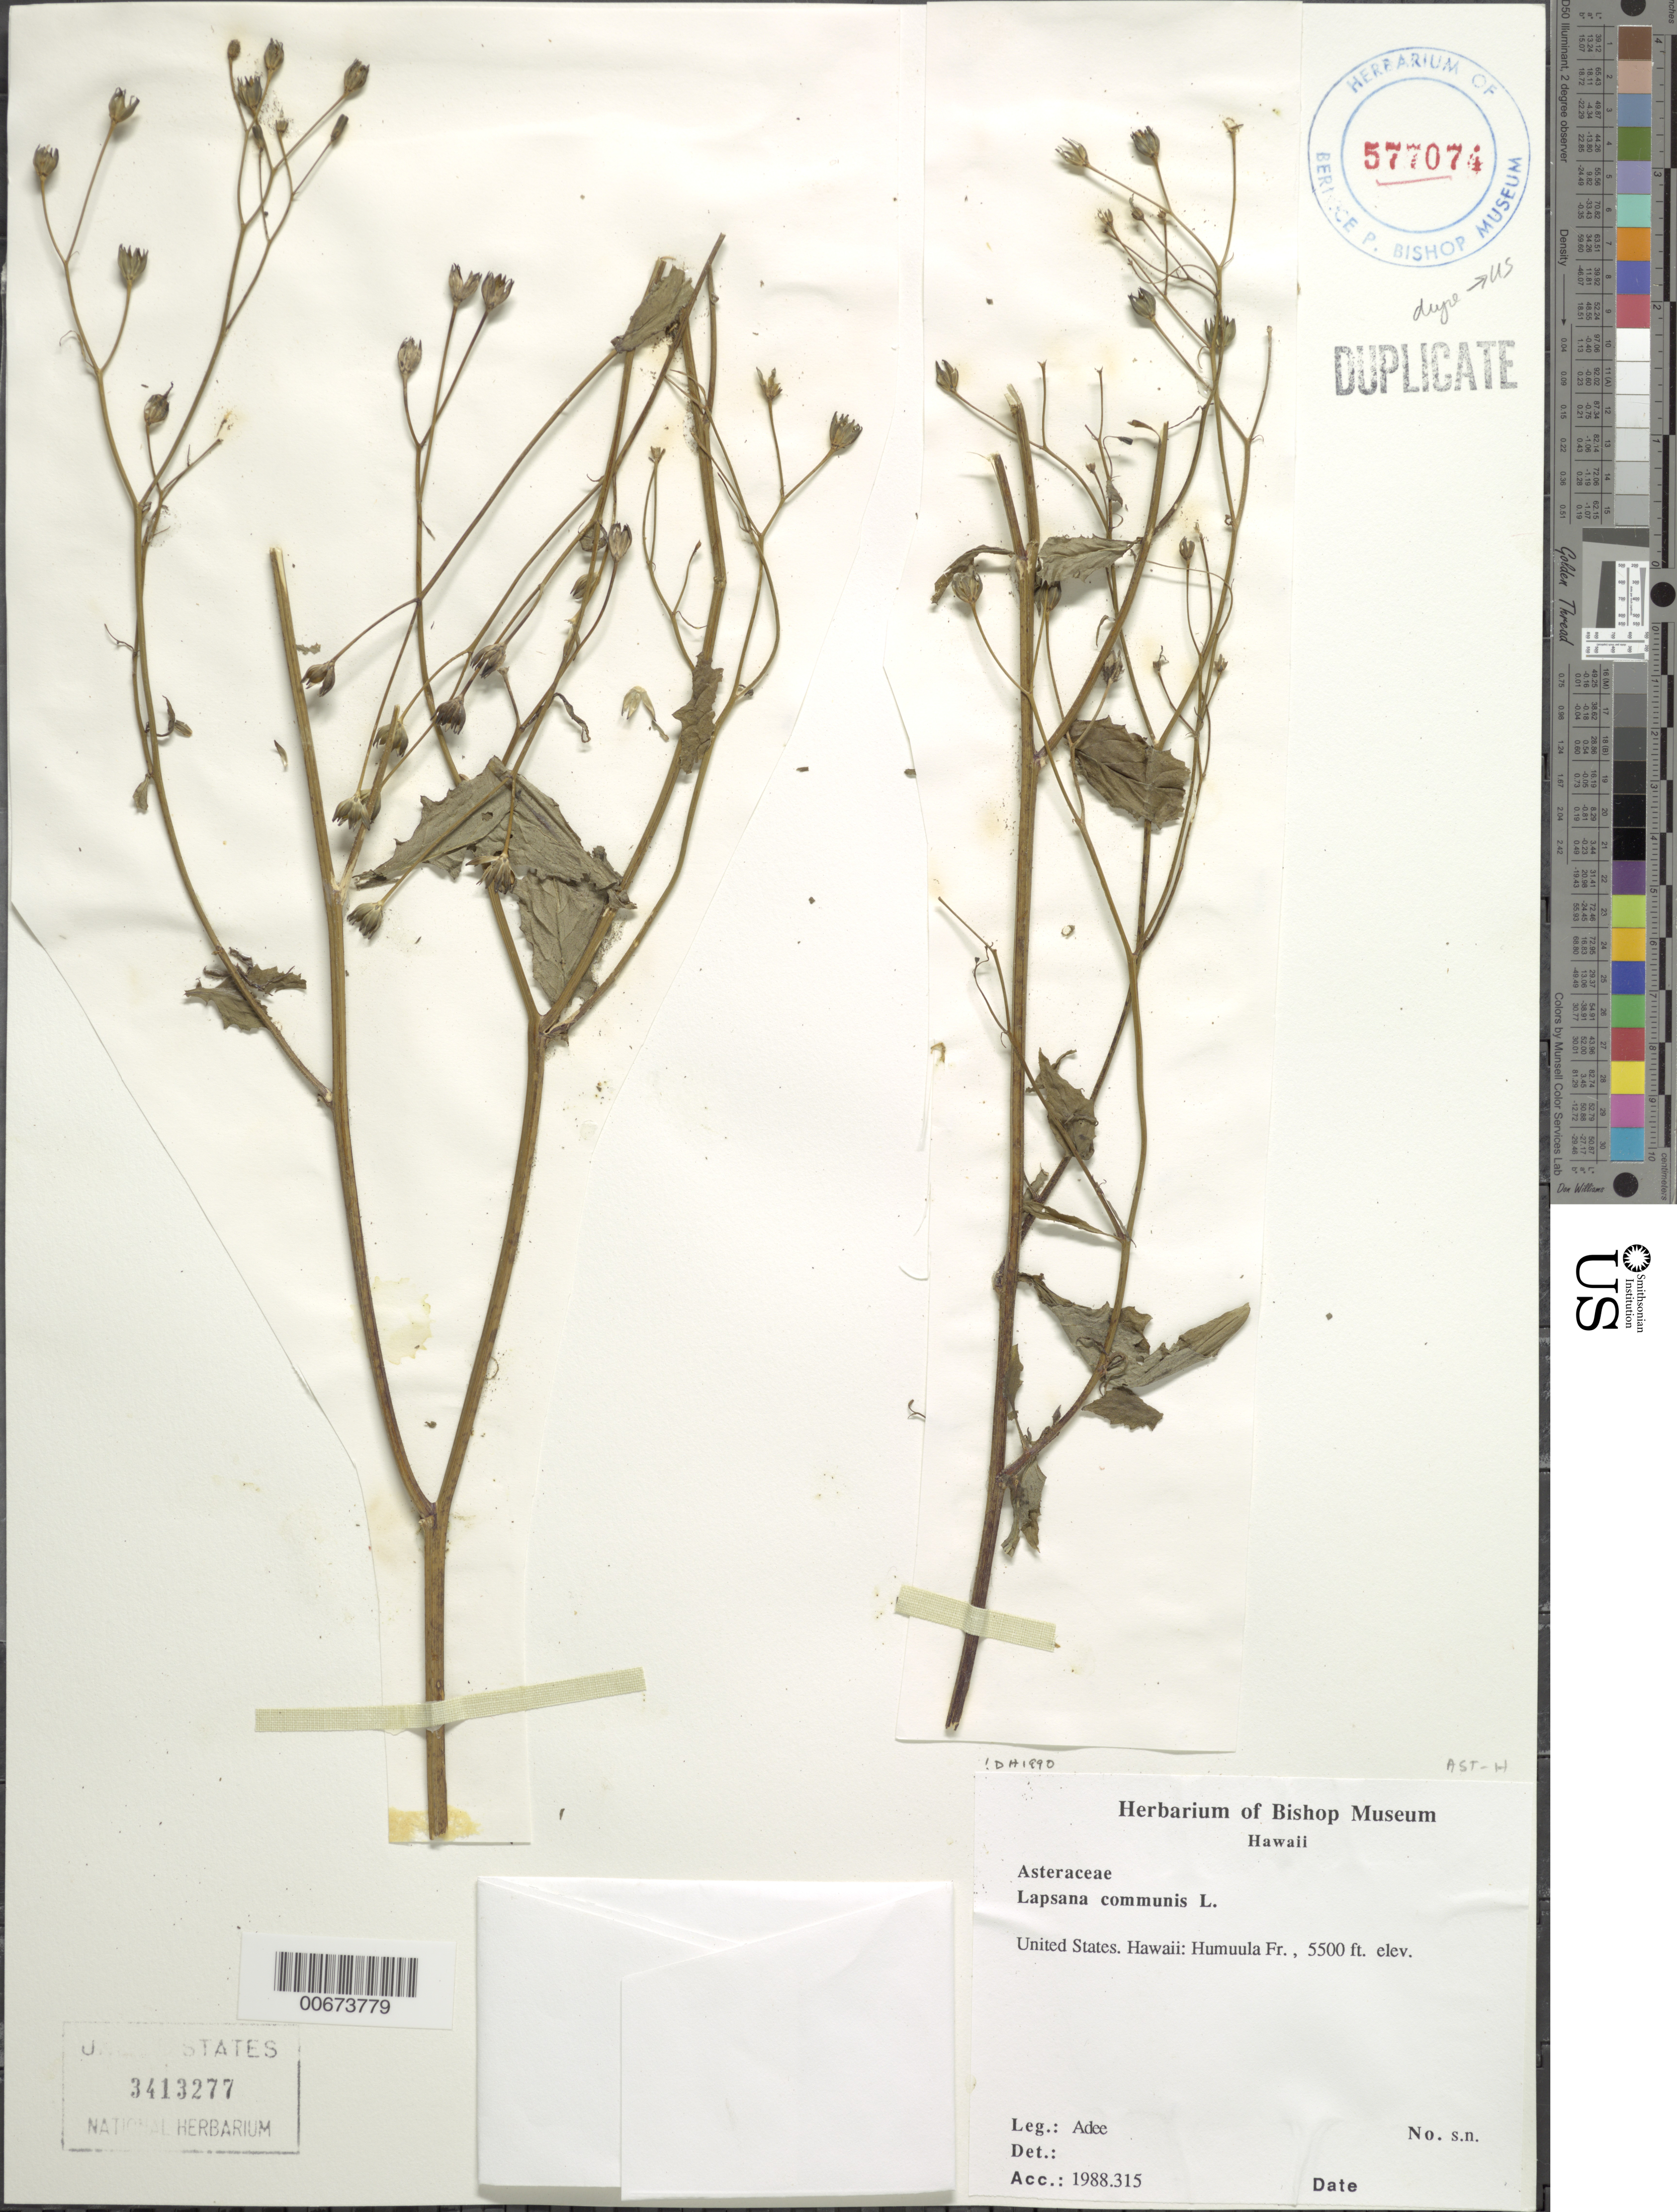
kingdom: Plantae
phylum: Tracheophyta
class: Magnoliopsida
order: Asterales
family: Asteraceae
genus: Lapsana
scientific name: Lapsana communis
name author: L.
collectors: -- Adee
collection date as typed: s.d.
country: United States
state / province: Hawaii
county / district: Hawaii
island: Hawaii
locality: Humu'ula Fr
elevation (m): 1676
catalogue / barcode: US 3413277